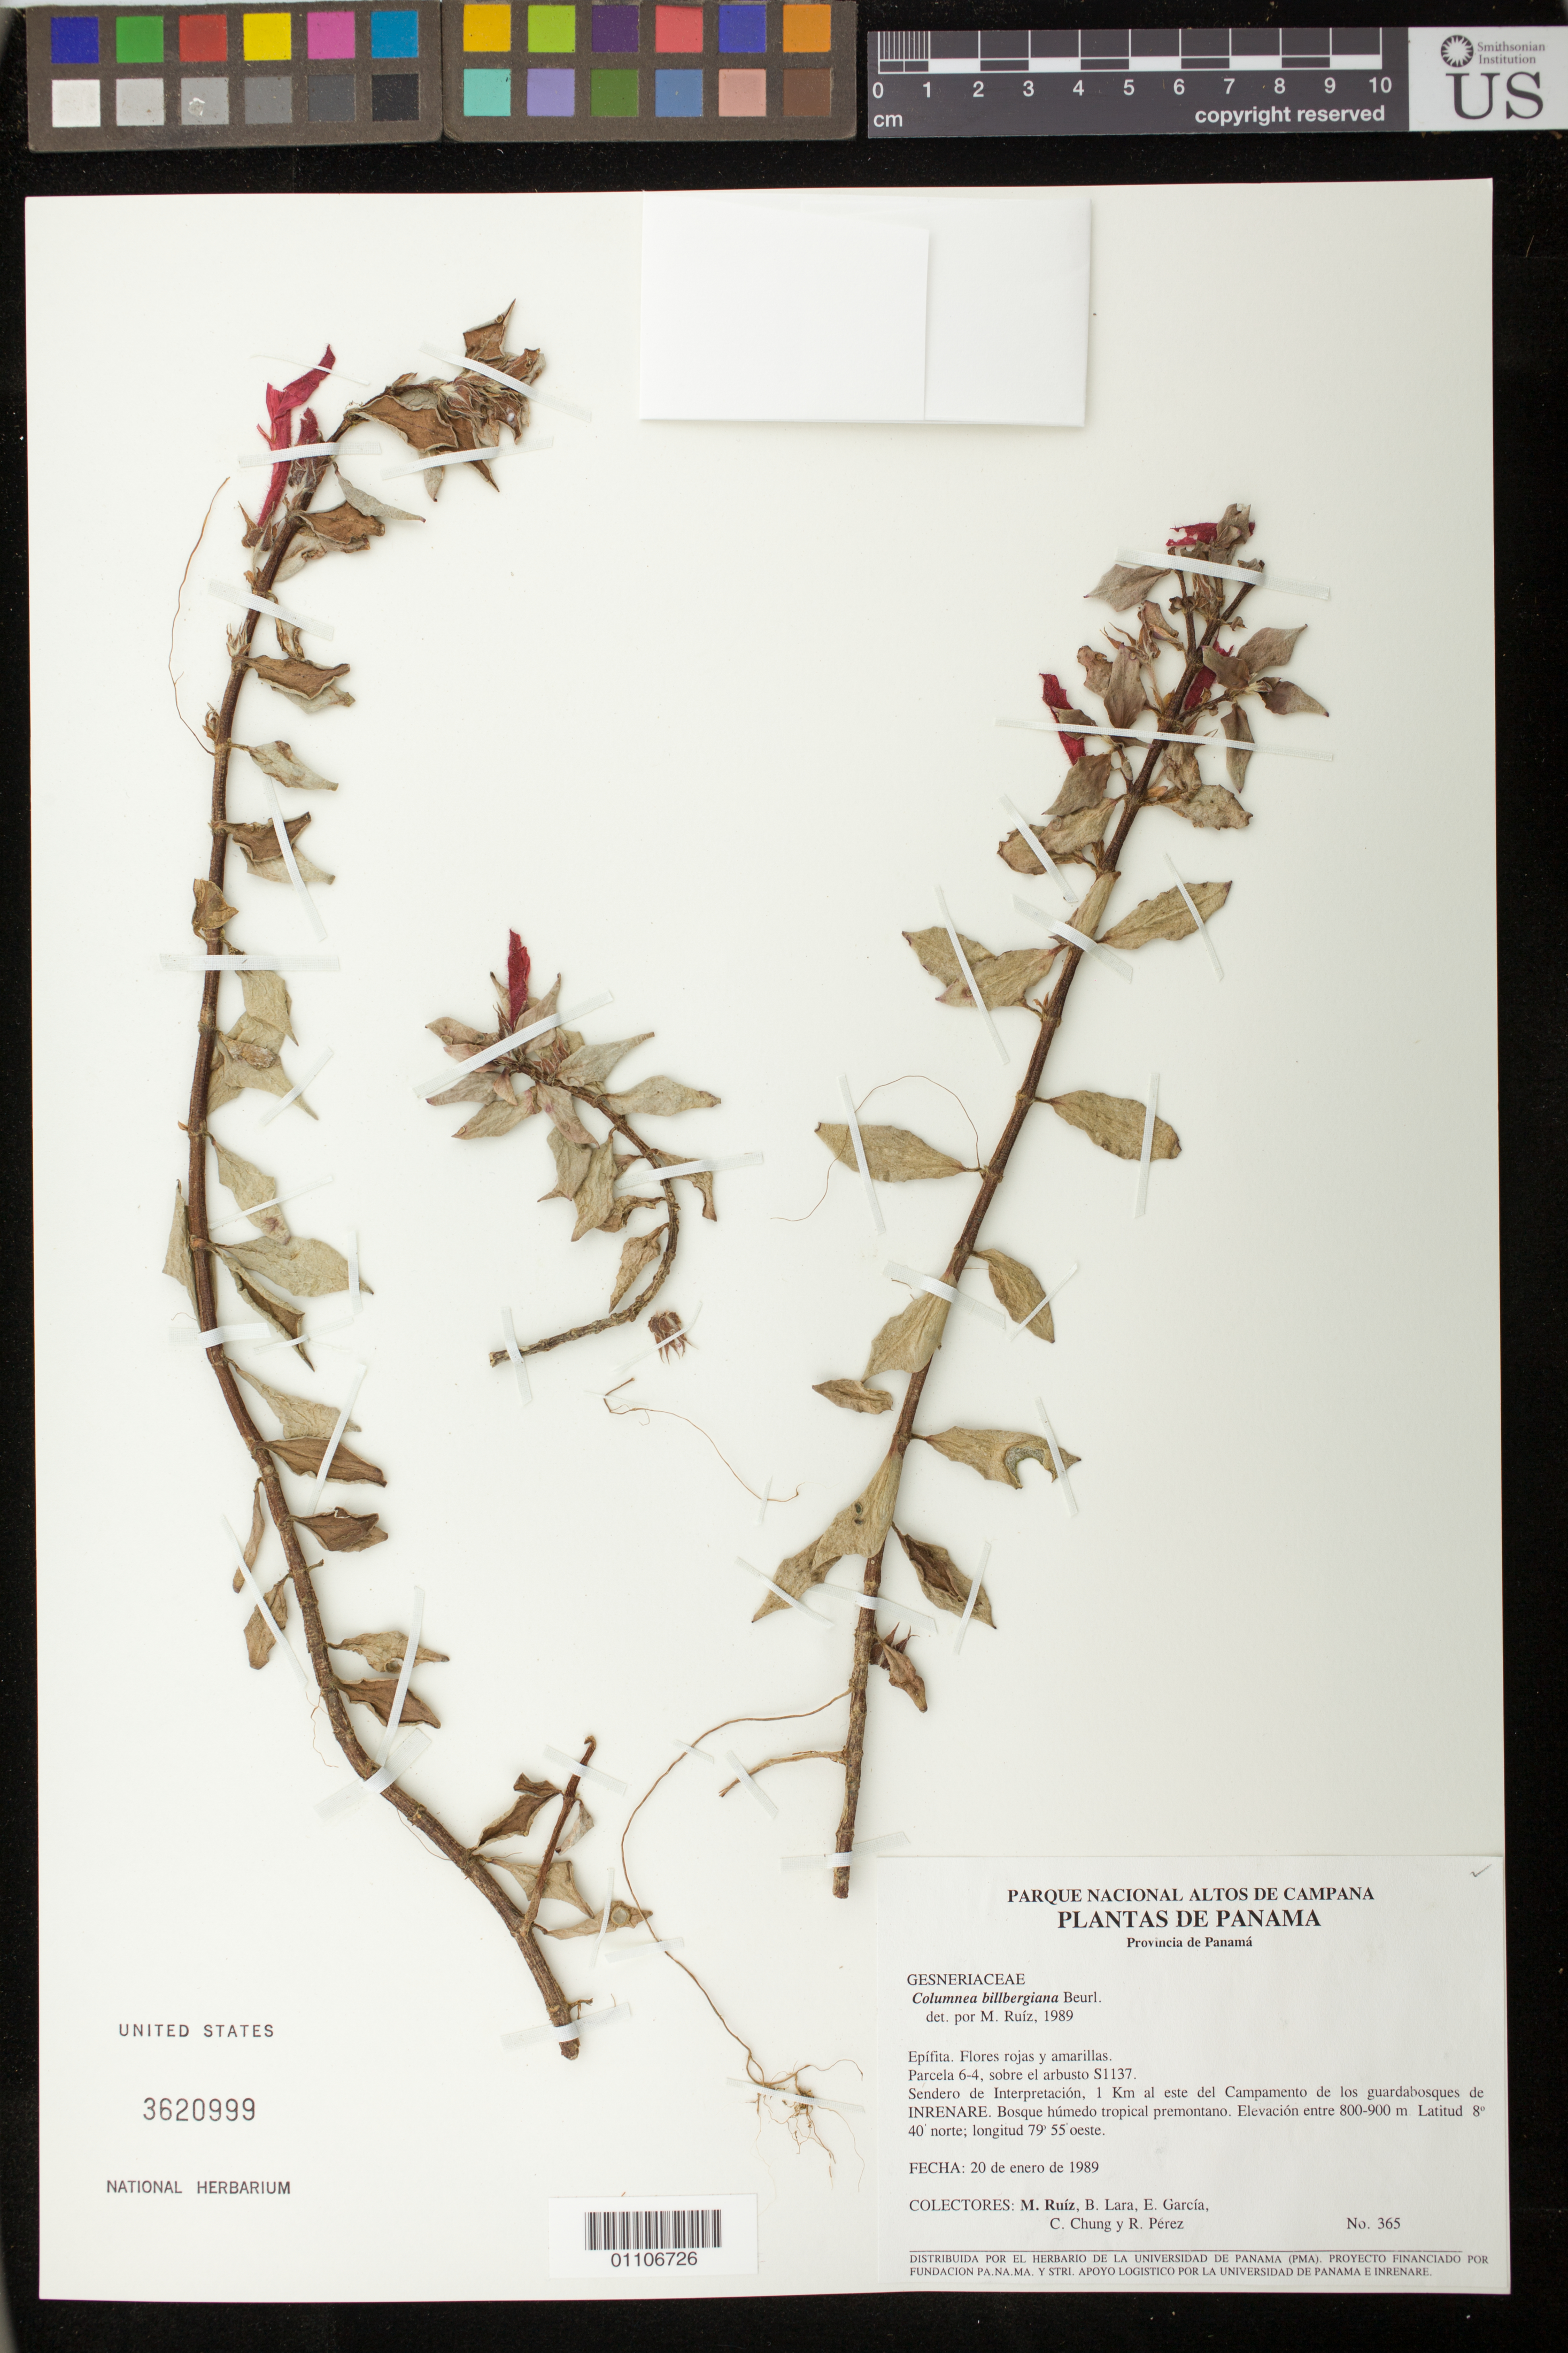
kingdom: Plantae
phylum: Tracheophyta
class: Magnoliopsida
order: Lamiales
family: Gesneriaceae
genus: Columnea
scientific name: Columnea billbergiana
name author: Beurl.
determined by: Ruiz, M.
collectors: M. Ruiz, B. Lara, E. García, C. Chung & R. Perez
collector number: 365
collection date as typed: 20 Jan 1989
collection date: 1989-01-20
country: Panama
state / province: Panamá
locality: Sendero de Interpretacion, 1 Km al este del Campamento de los guardabosques de INRENARE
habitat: Bosque humedo tropical premontano.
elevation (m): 800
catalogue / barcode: US 3620999